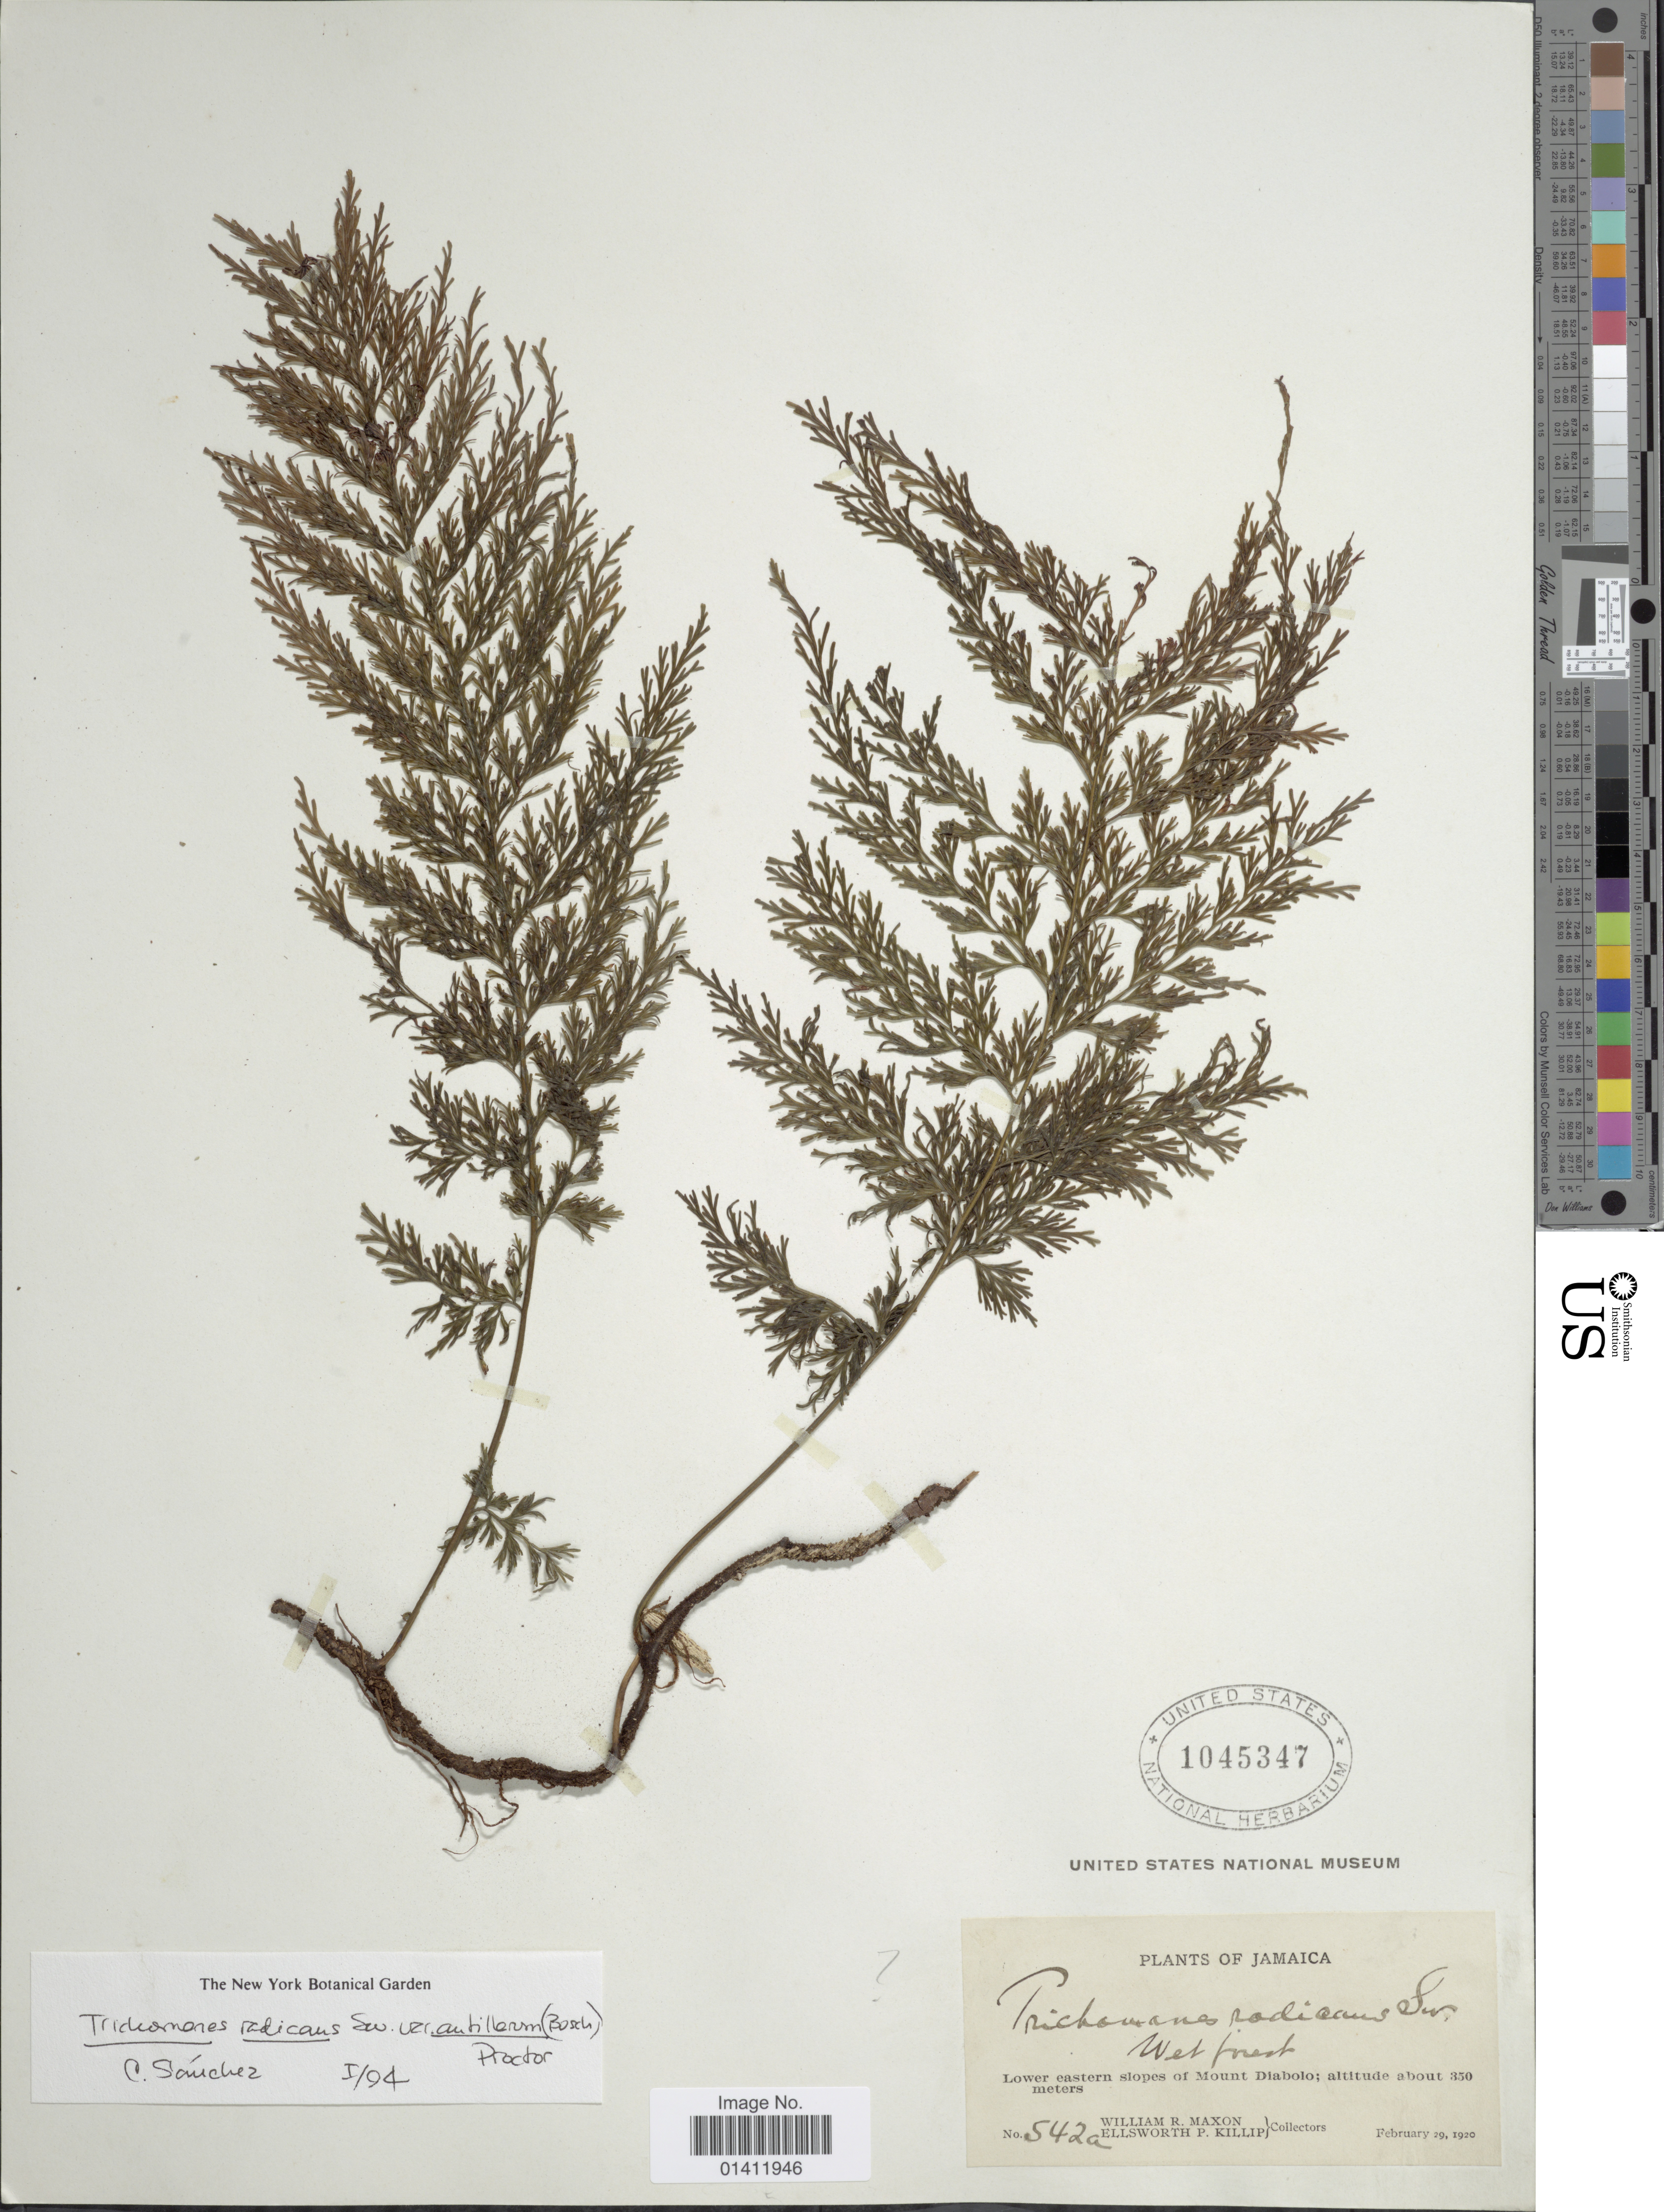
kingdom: Plantae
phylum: Tracheophyta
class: Polypodiopsida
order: Hymenophyllales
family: Hymenophyllaceae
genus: Vandenboschia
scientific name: Vandenboschia radicans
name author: (Sw.) Copel.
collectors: W. R. Maxon & E. P. Killip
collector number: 542a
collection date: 1920-02-29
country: Jamaica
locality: Lower eastern slopes of Mount Diabolo.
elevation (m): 350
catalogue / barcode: US 1045347